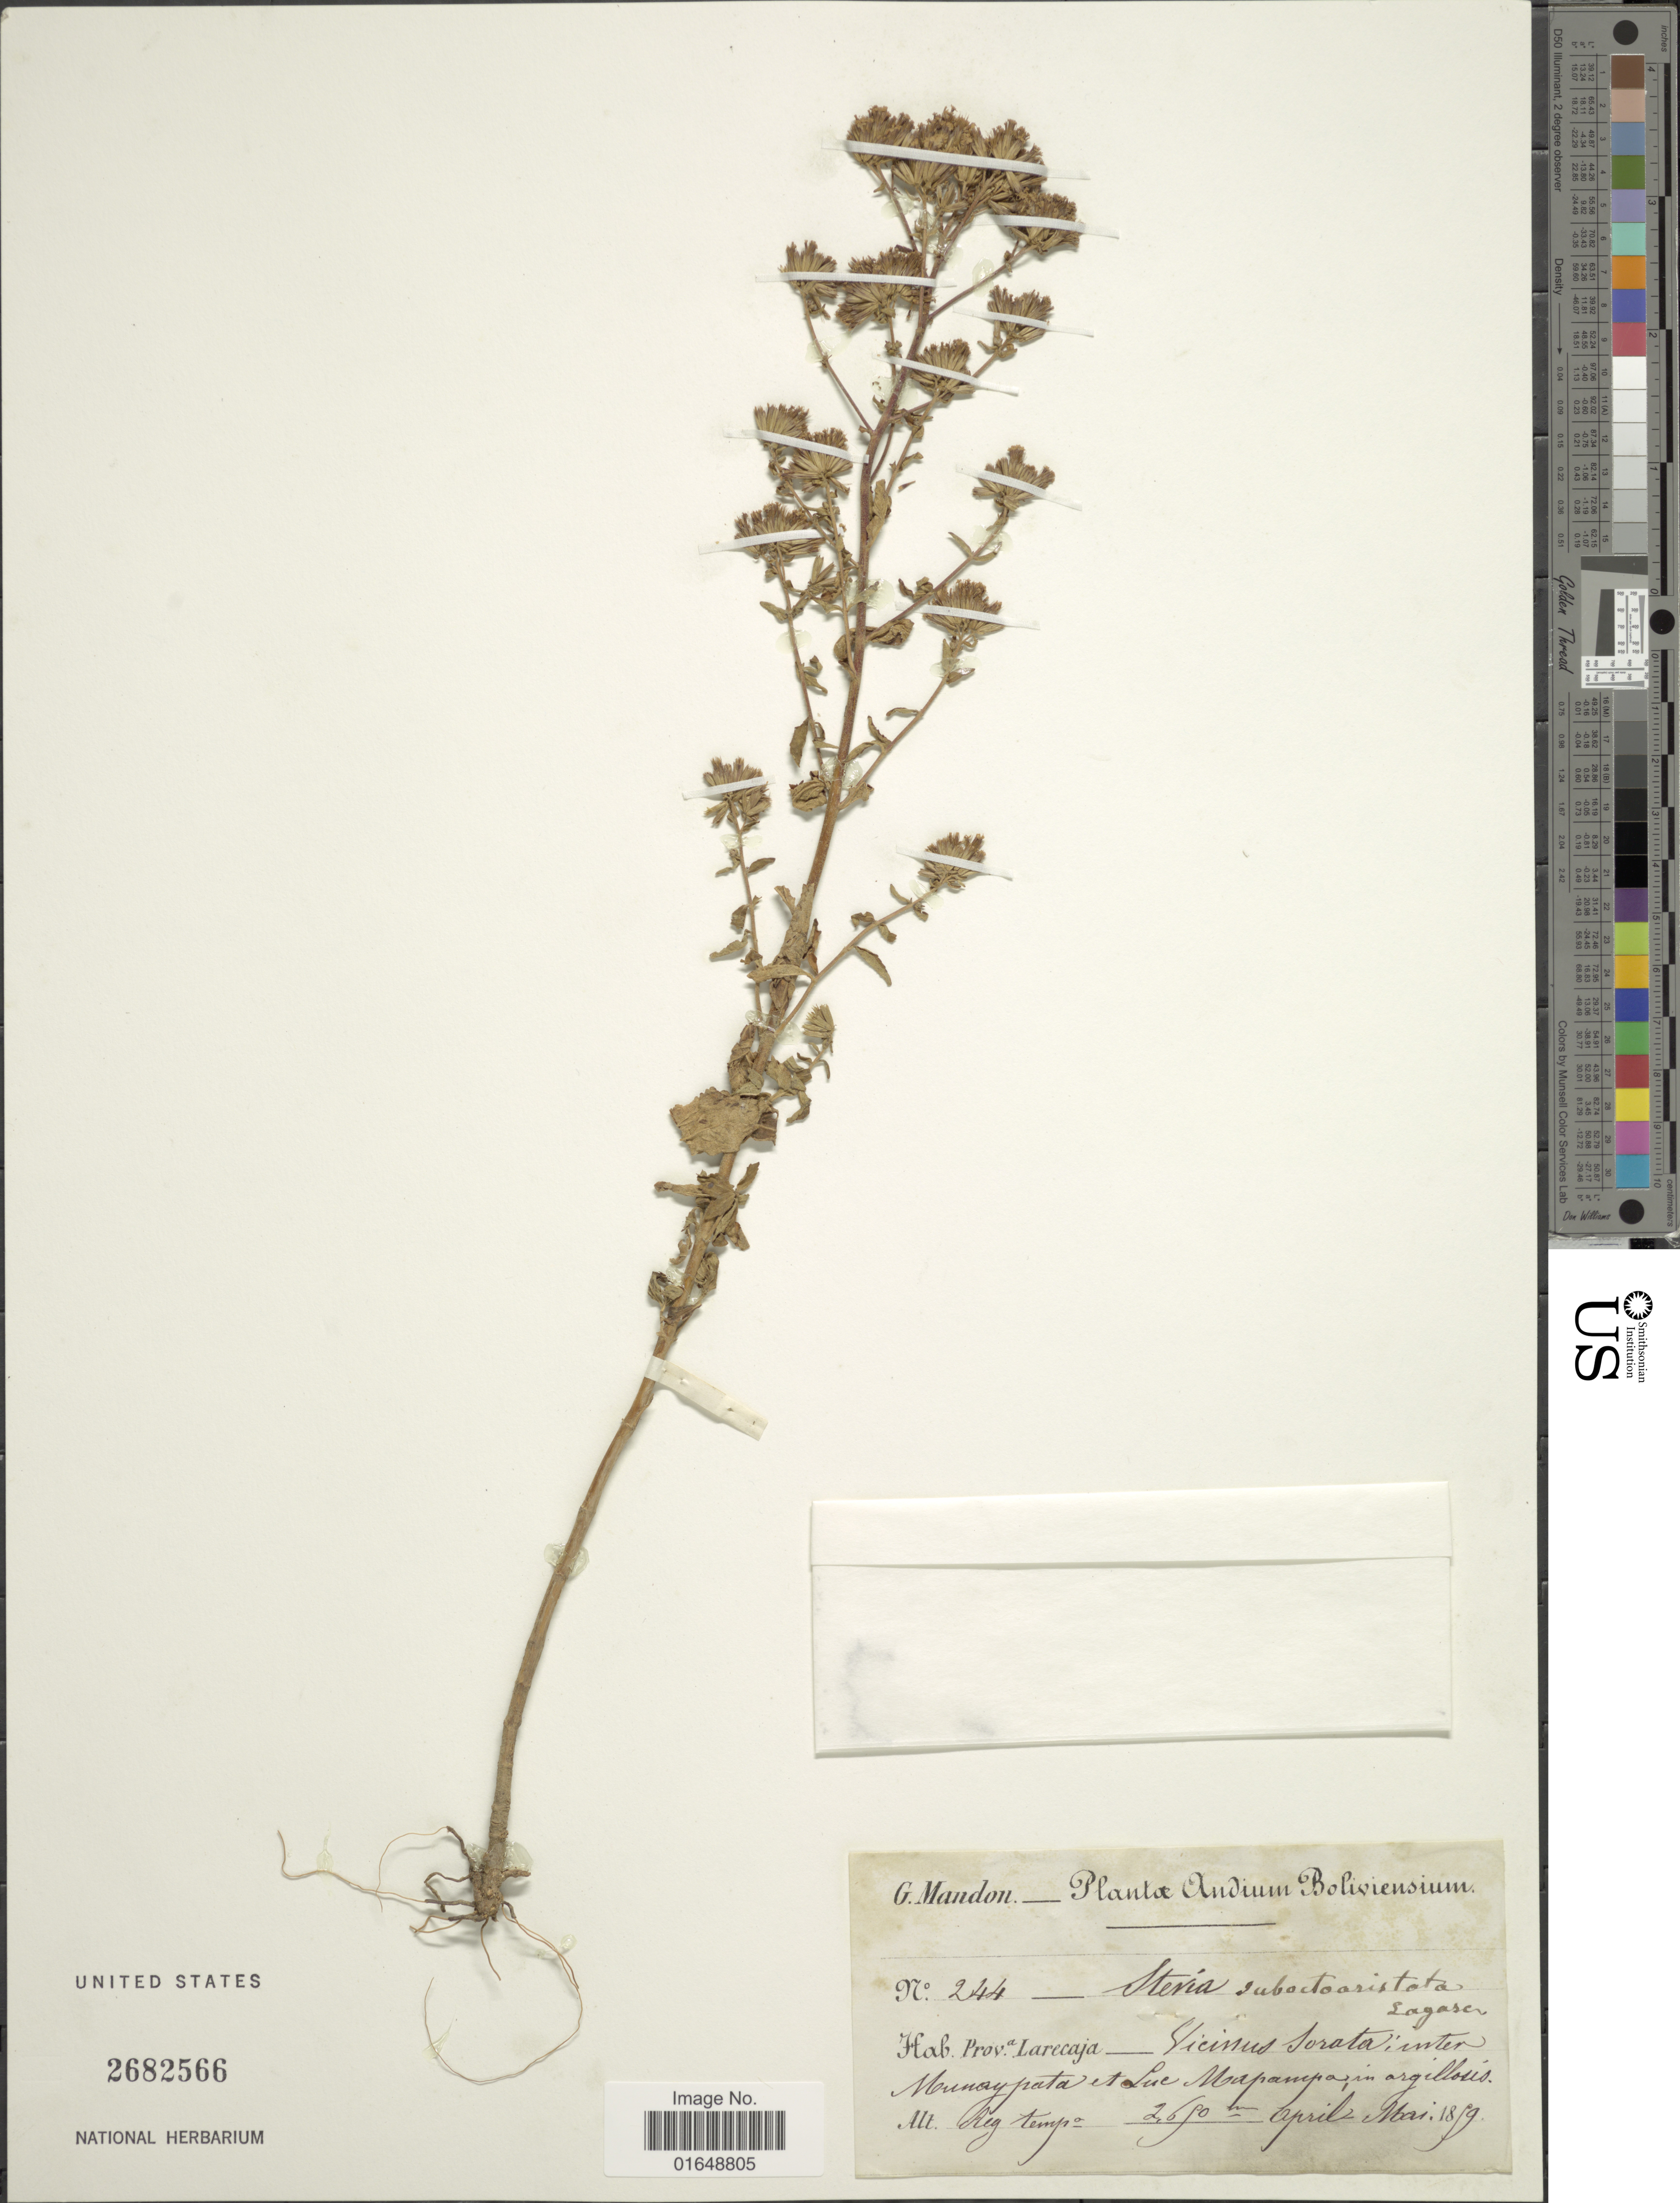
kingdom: Plantae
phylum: Tracheophyta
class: Magnoliopsida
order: Asterales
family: Asteraceae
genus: Stevia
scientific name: Stevia suboctoaristata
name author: Lag.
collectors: G. Mandon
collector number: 244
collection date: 1859-04/1859-05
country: Bolivia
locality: Prov. a Larecaja. Viciniis Sorata, inter Munaypata et Lucmapampa in argillous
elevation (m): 2650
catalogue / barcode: US 2682566